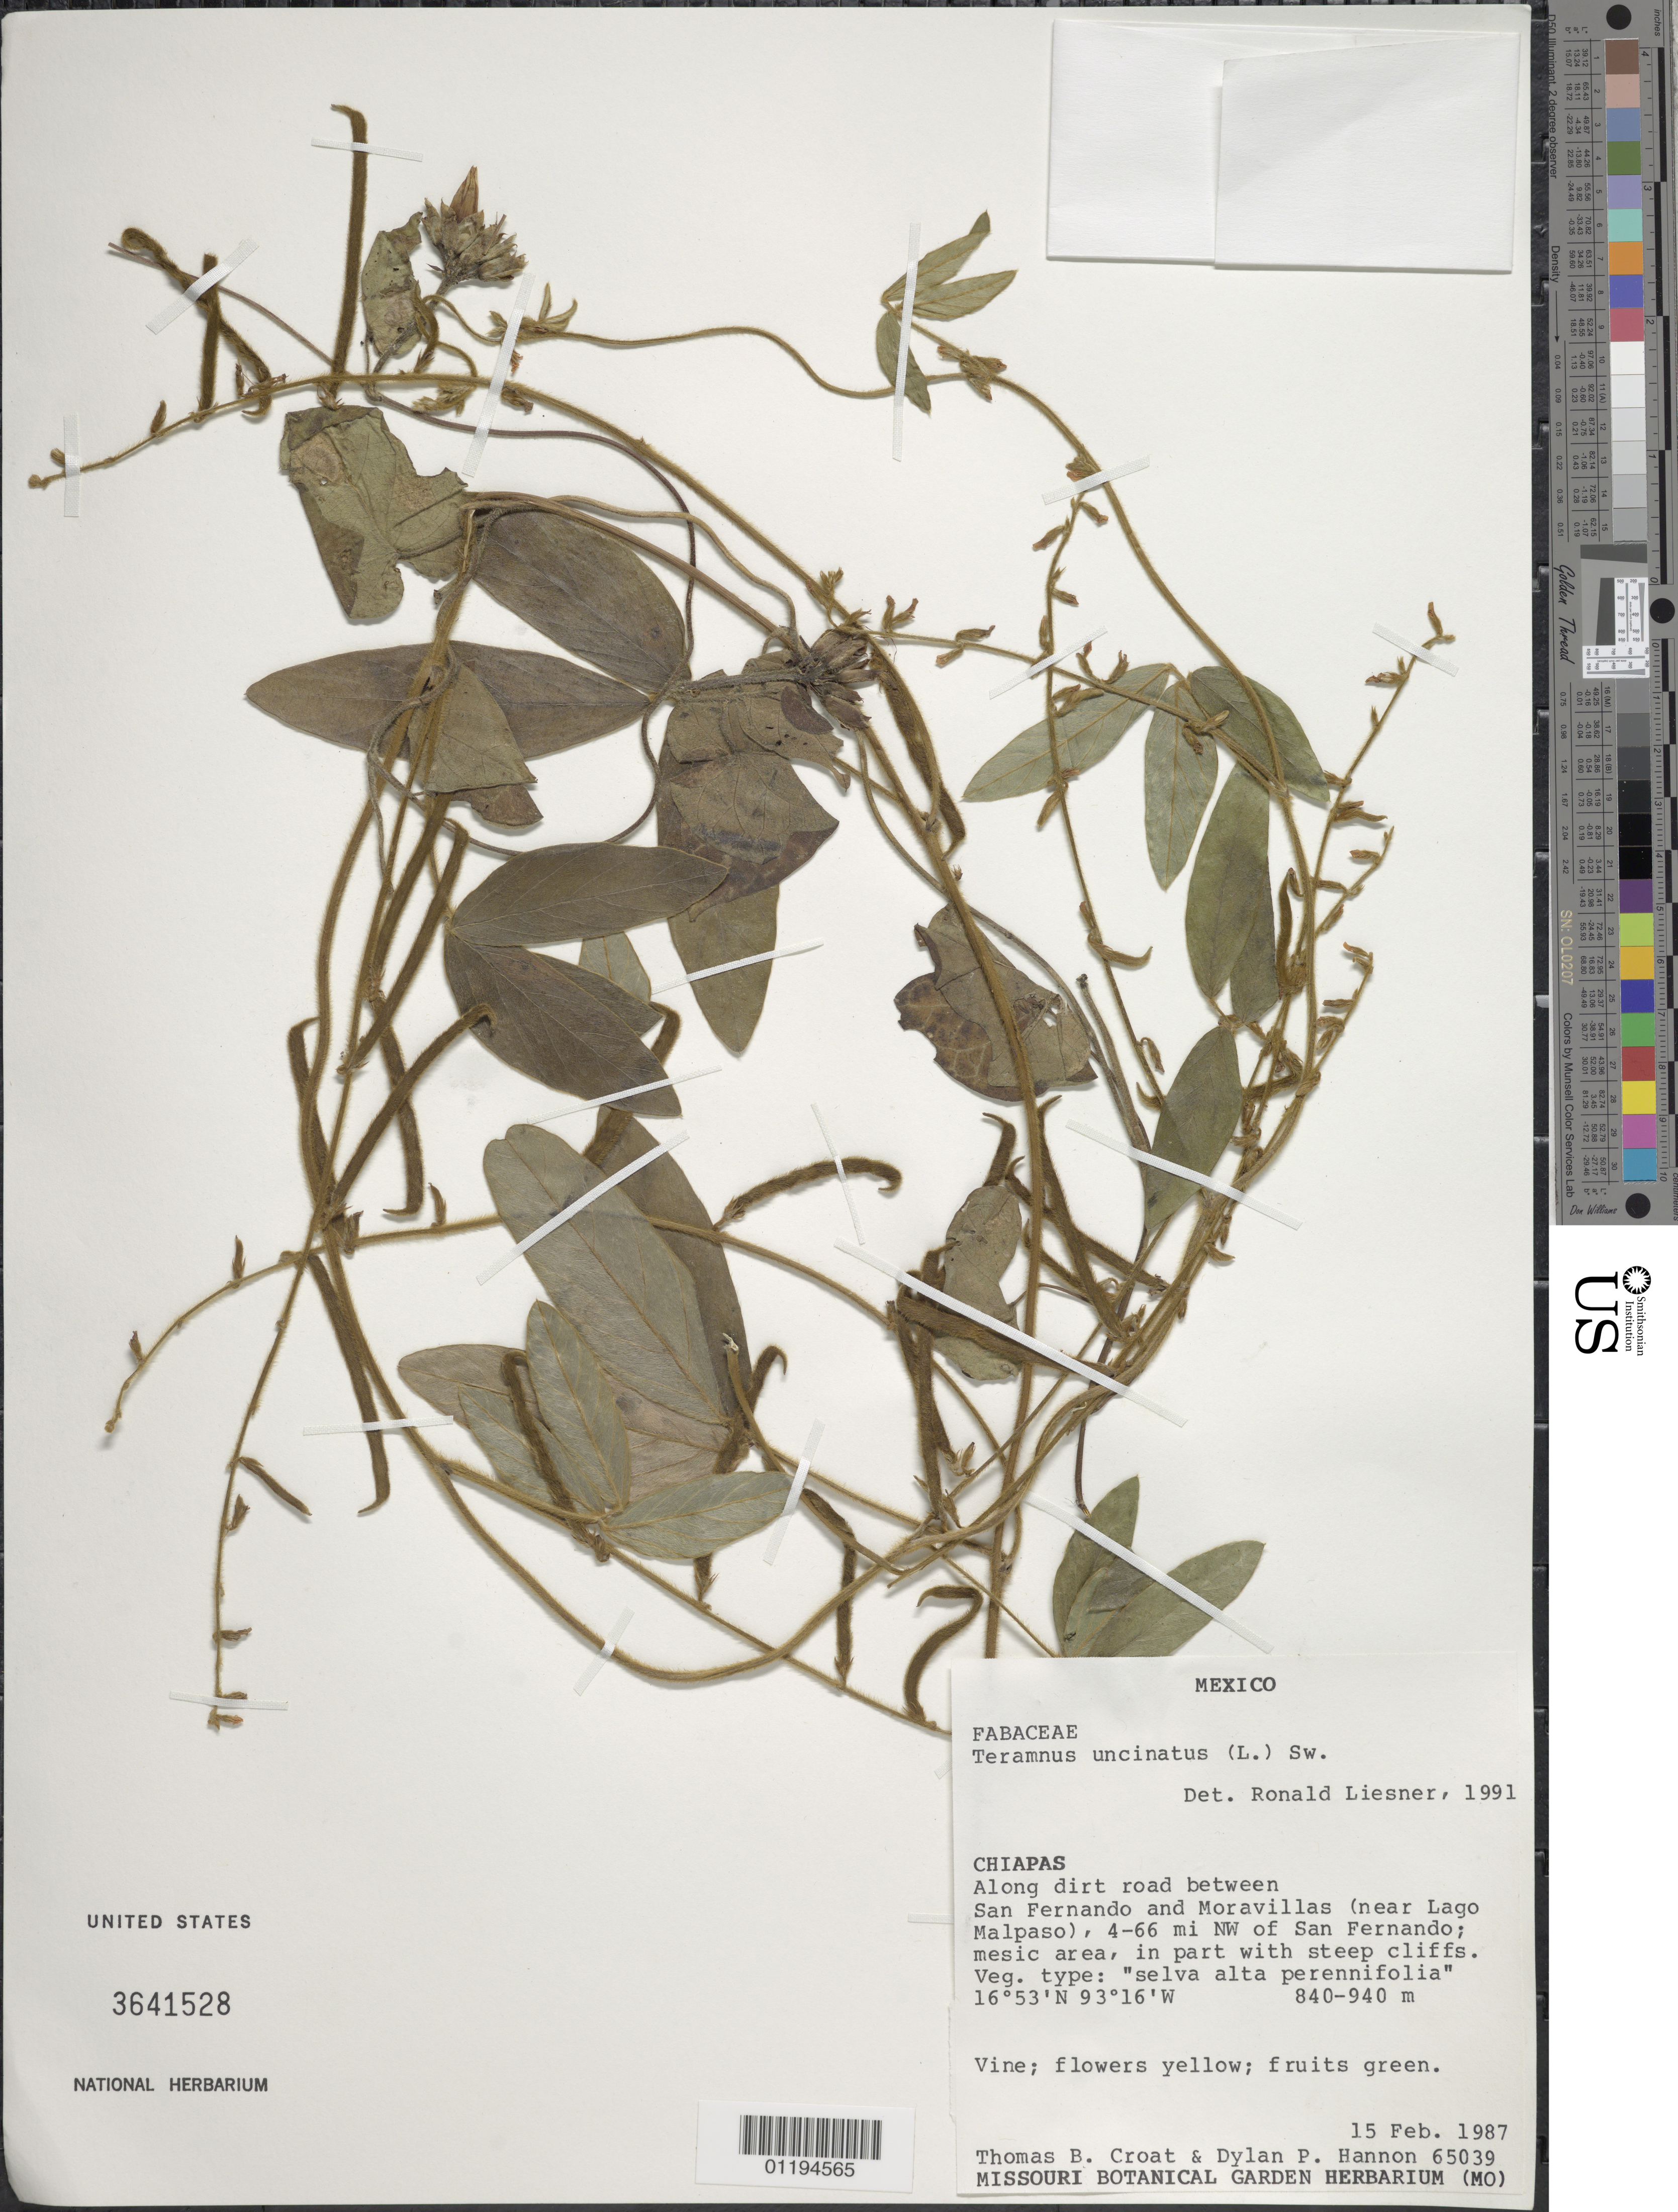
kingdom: Plantae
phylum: Tracheophyta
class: Magnoliopsida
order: Fabales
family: Fabaceae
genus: Teramnus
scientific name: Teramnus uncinatus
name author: (L.) Sw.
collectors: T. B. Croat & D. Hannon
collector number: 65039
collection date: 1987-02-15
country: Mexico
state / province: Chiapas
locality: Along dirt road between San Fernando and Moravillas (near Lago Malpaso), 4-66 mi NW of San Fernando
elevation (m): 840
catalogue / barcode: US 3641528